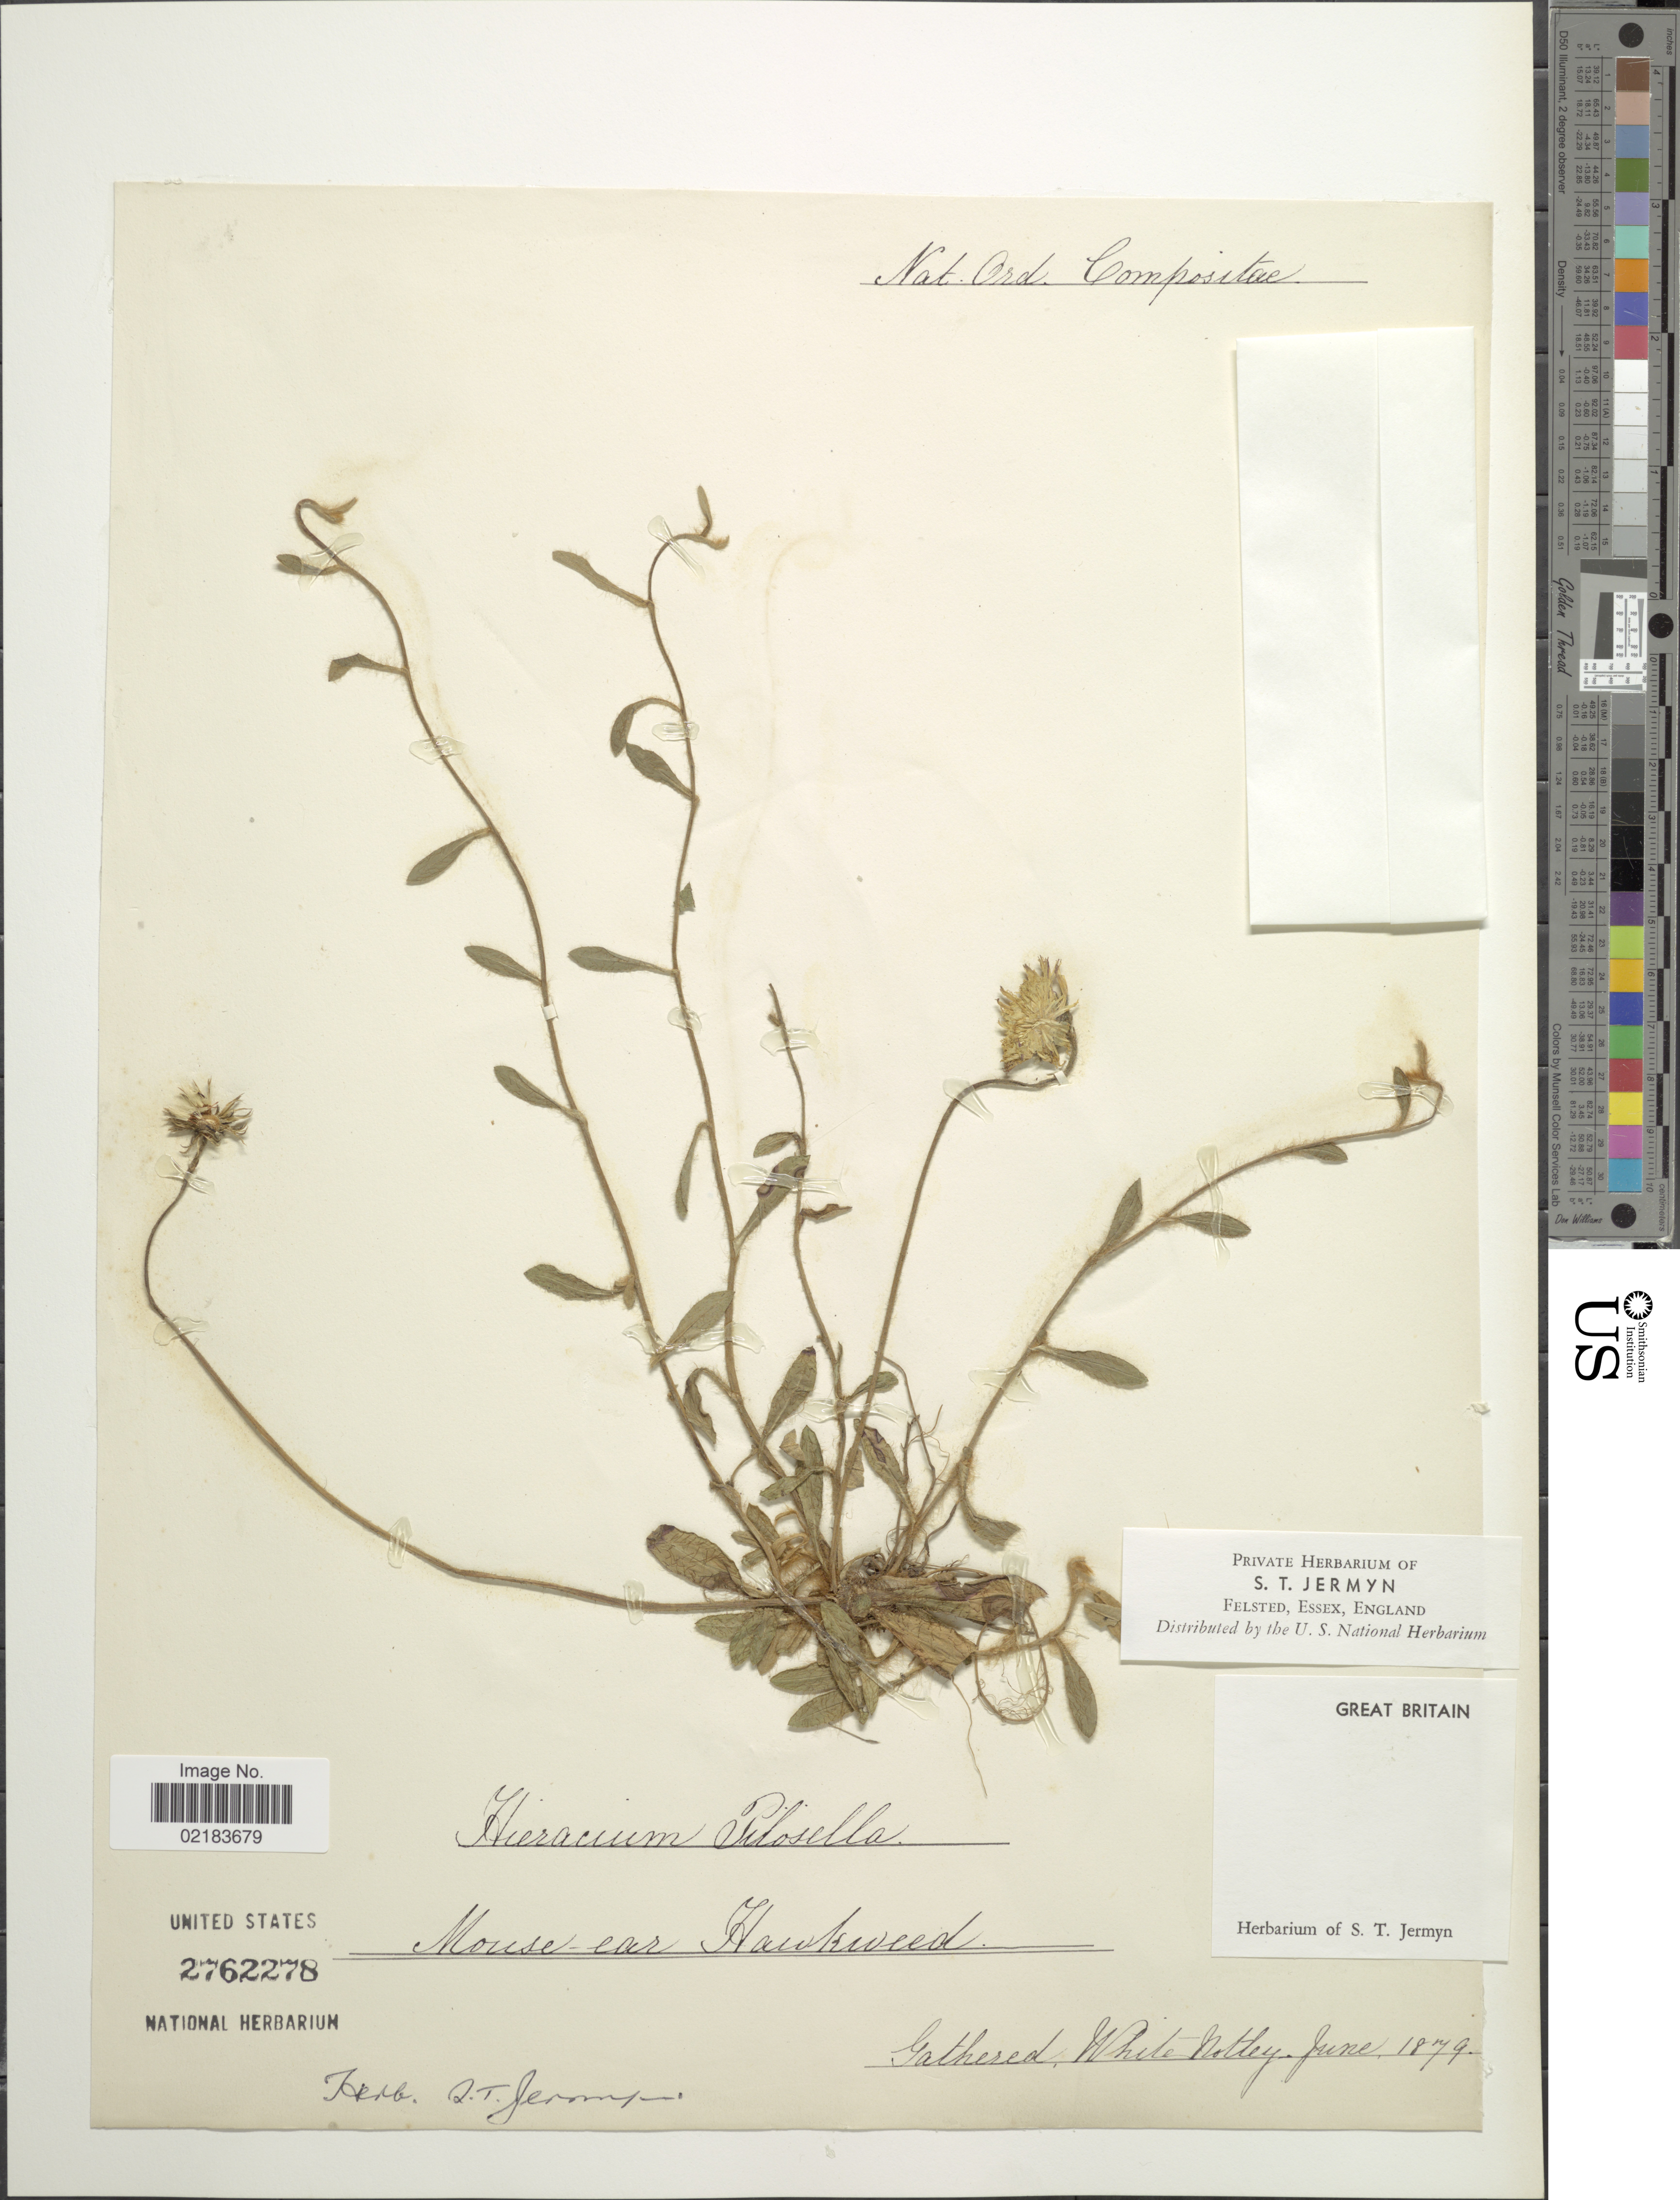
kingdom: Plantae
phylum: Tracheophyta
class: Magnoliopsida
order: Asterales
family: Asteraceae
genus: Pilosella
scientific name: Pilosella officinarum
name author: Vaill.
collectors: ex herb. S. T. Jermyn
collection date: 1879-06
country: United Kingdom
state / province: England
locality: Great Britain. Gathered. White Notley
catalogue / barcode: US 2762278